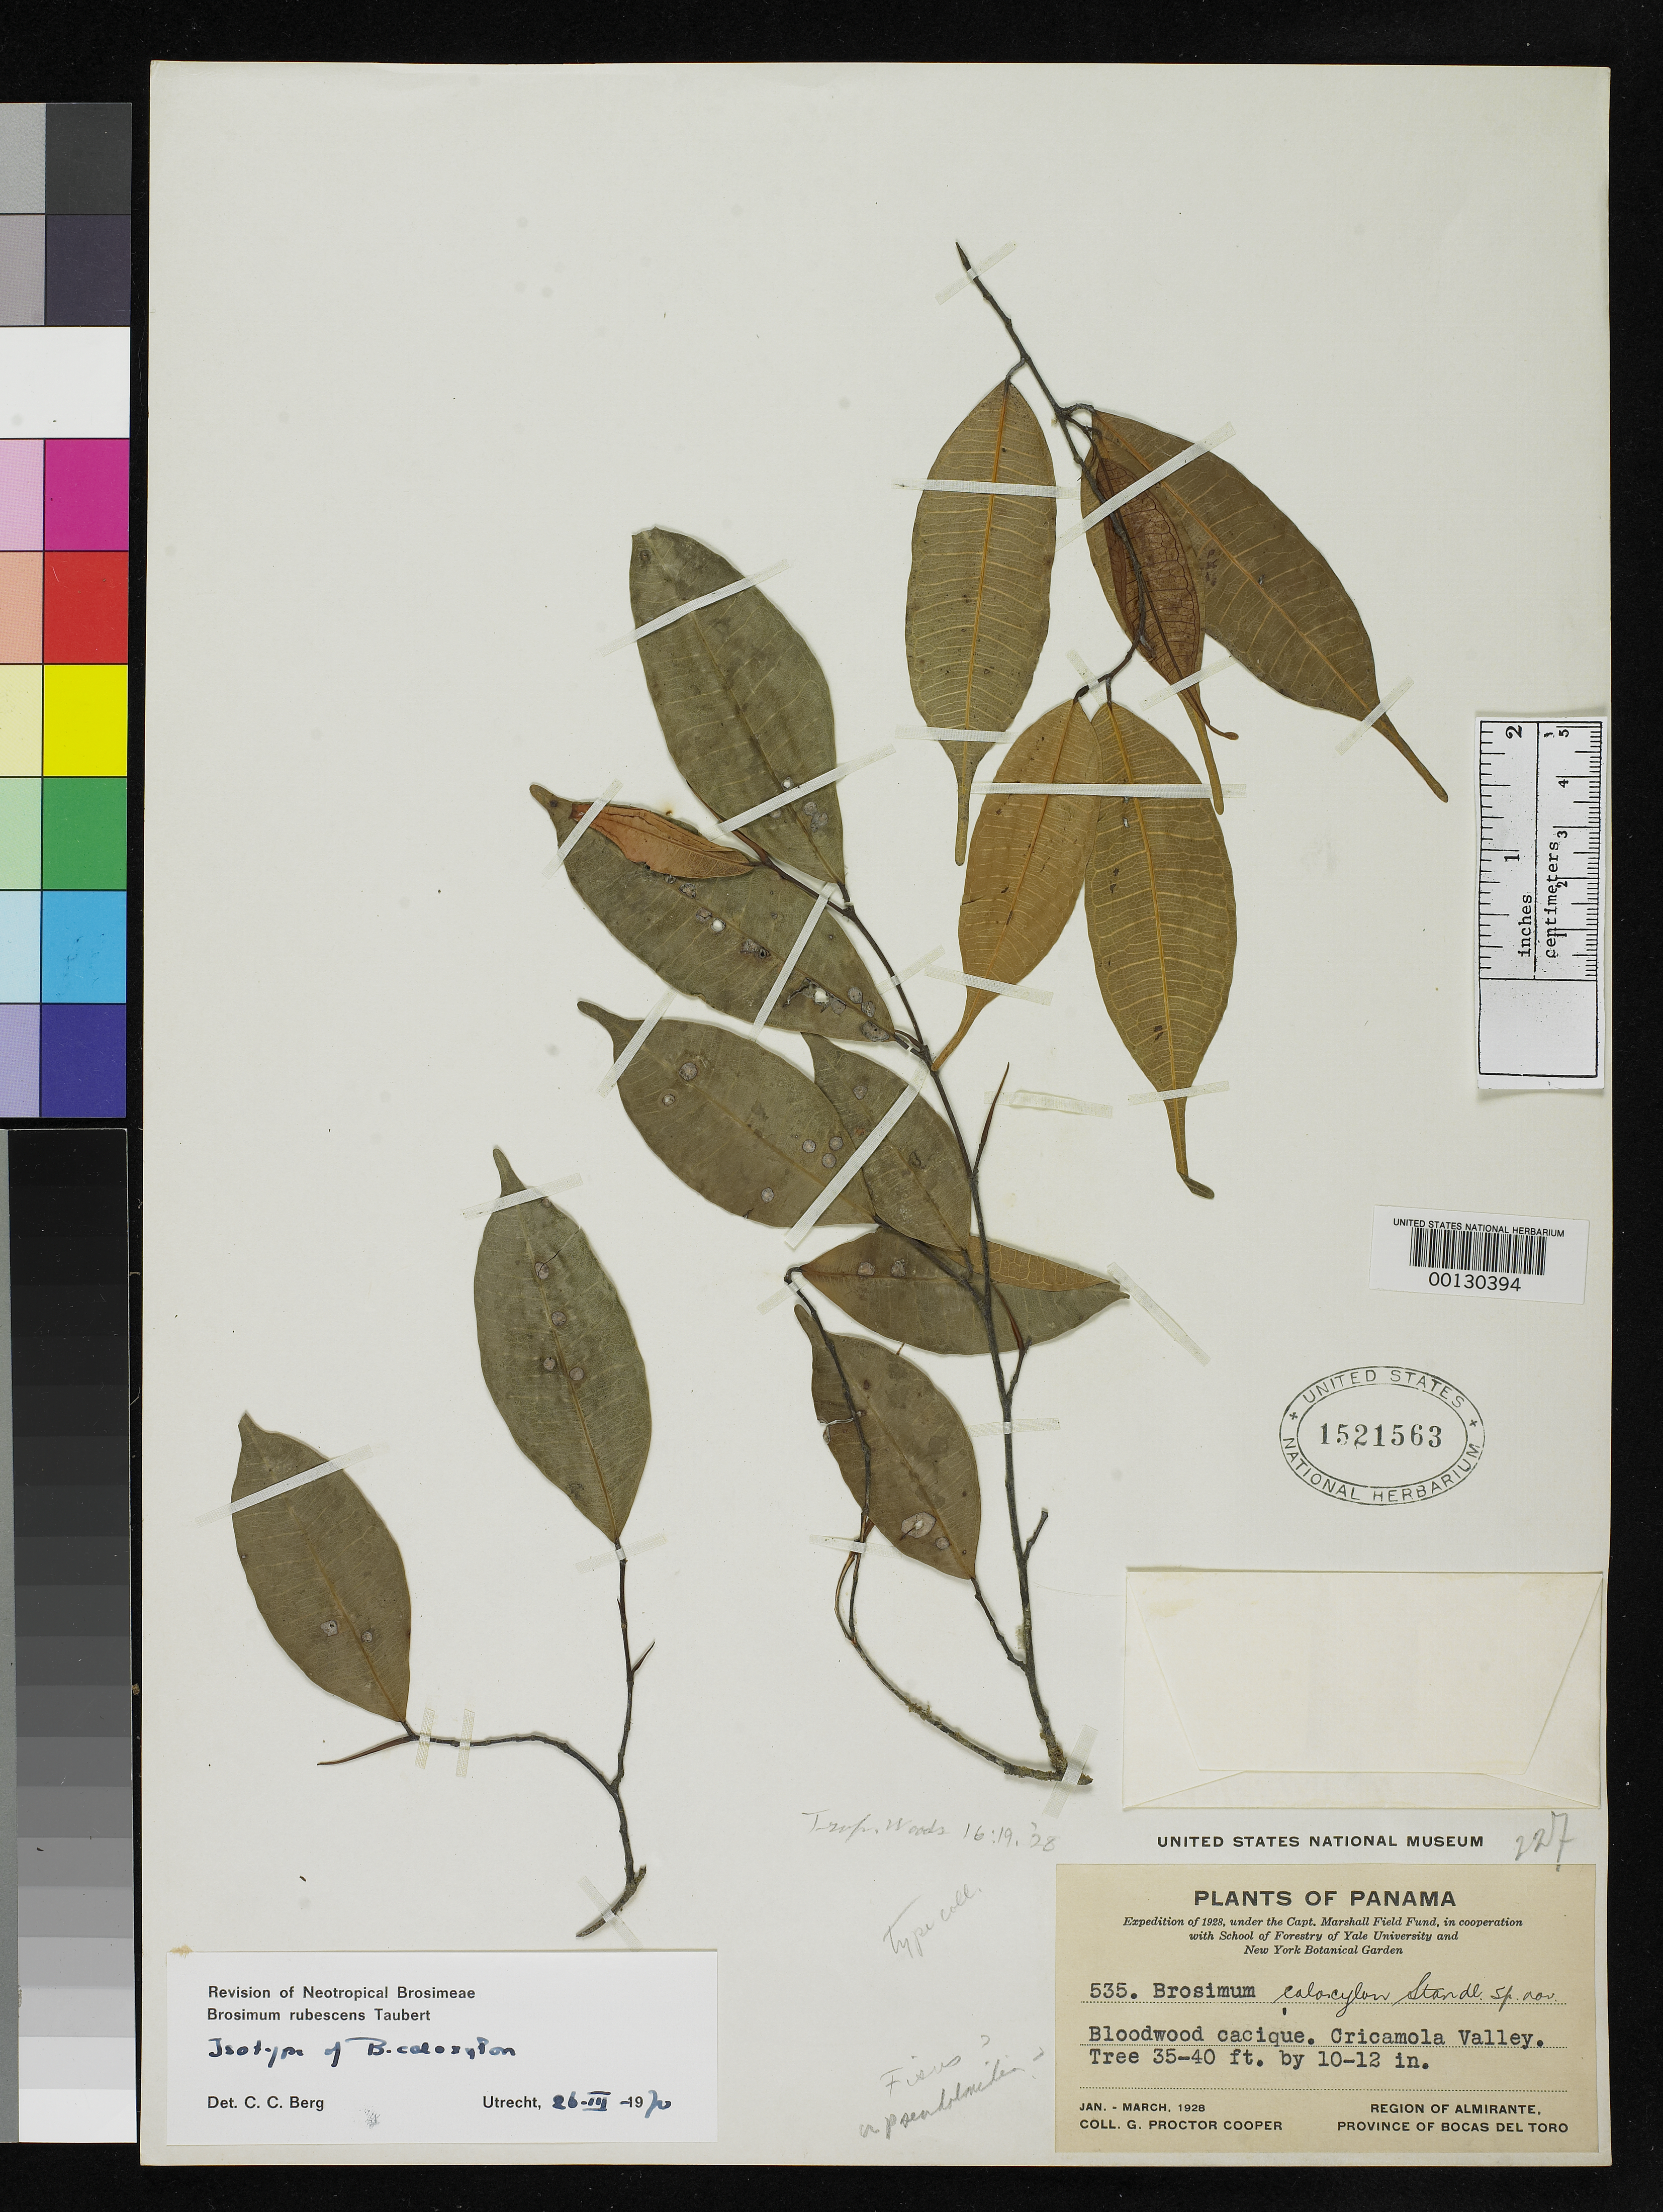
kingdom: Plantae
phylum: Tracheophyta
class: Magnoliopsida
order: Rosales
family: Moraceae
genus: Brosimum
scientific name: Brosimum caloxylon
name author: Standl.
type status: Isotype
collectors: G. Cooper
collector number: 535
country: Panama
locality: NW of Boquete towards Parque Nacional Volcan Baru.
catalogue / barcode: US 1521563